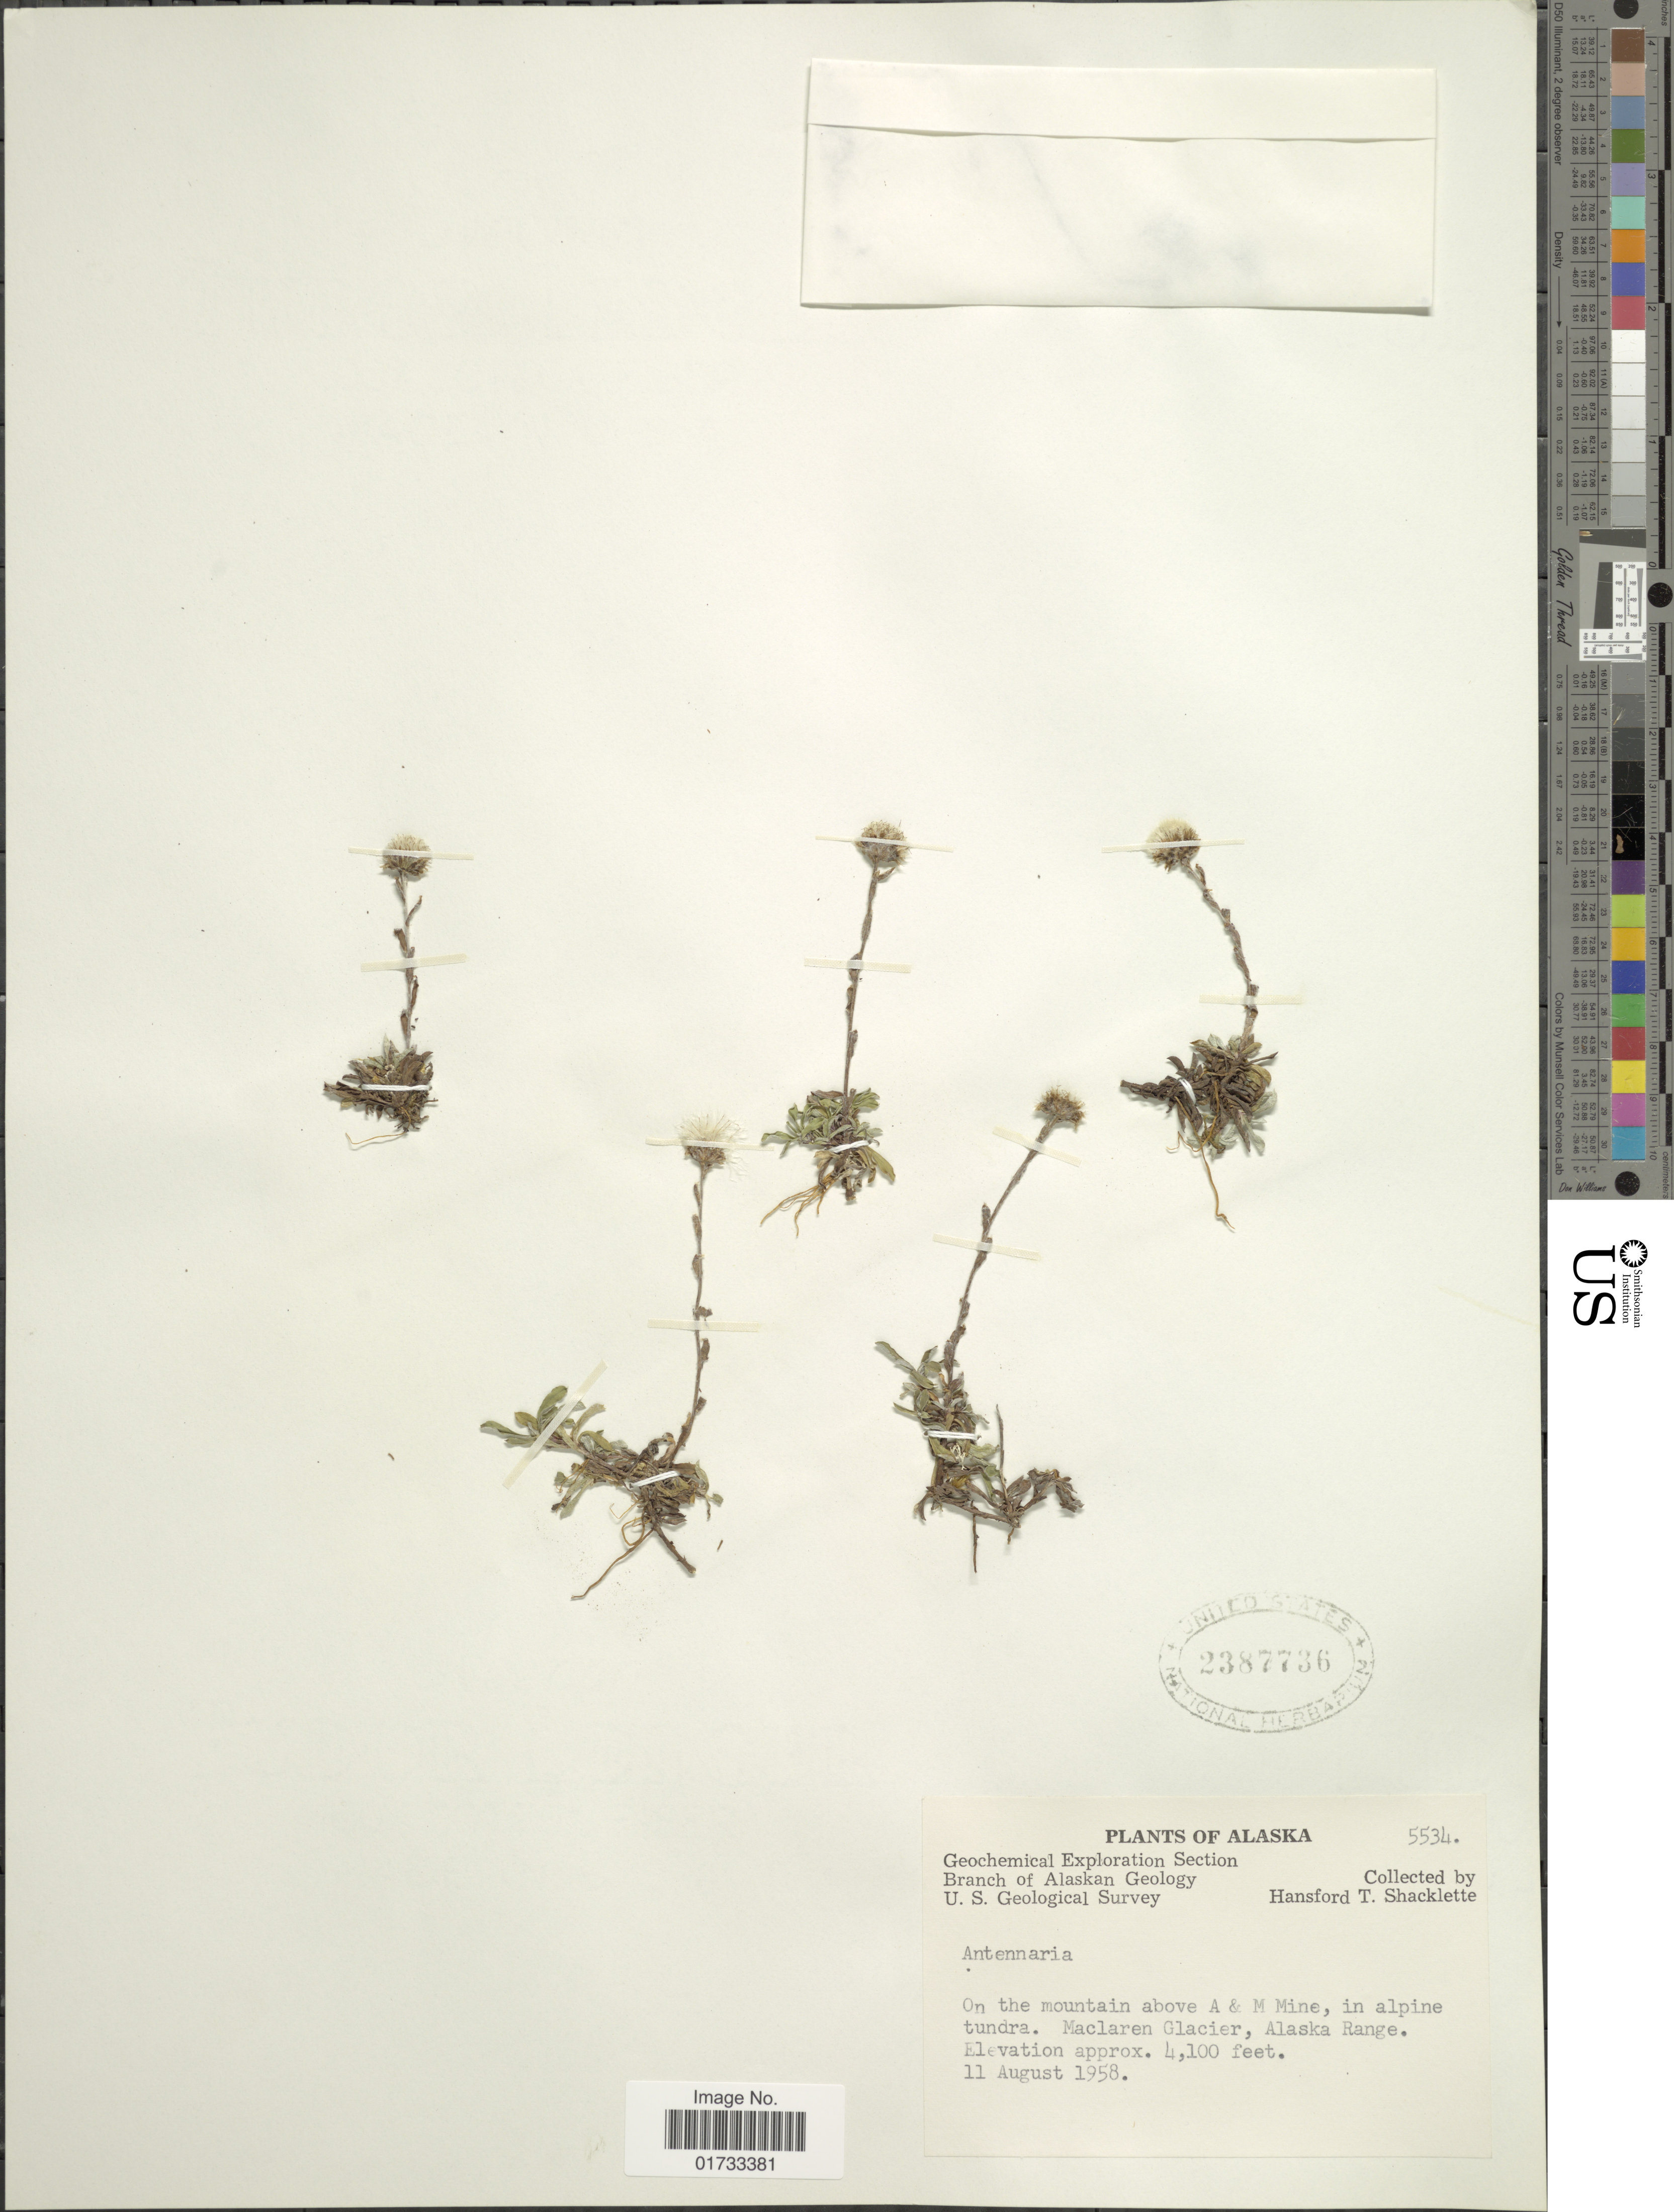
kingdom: Plantae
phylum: Tracheophyta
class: Magnoliopsida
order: Asterales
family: Asteraceae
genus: Antennaria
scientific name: Antennaria sp.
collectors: H. Shacklette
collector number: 5534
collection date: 1958-08-11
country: United States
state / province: Alaska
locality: On the mountain above A&M Mine, in alpine tundra, Maclaren Glacier, Alaska Range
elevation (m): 1250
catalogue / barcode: US 2387736